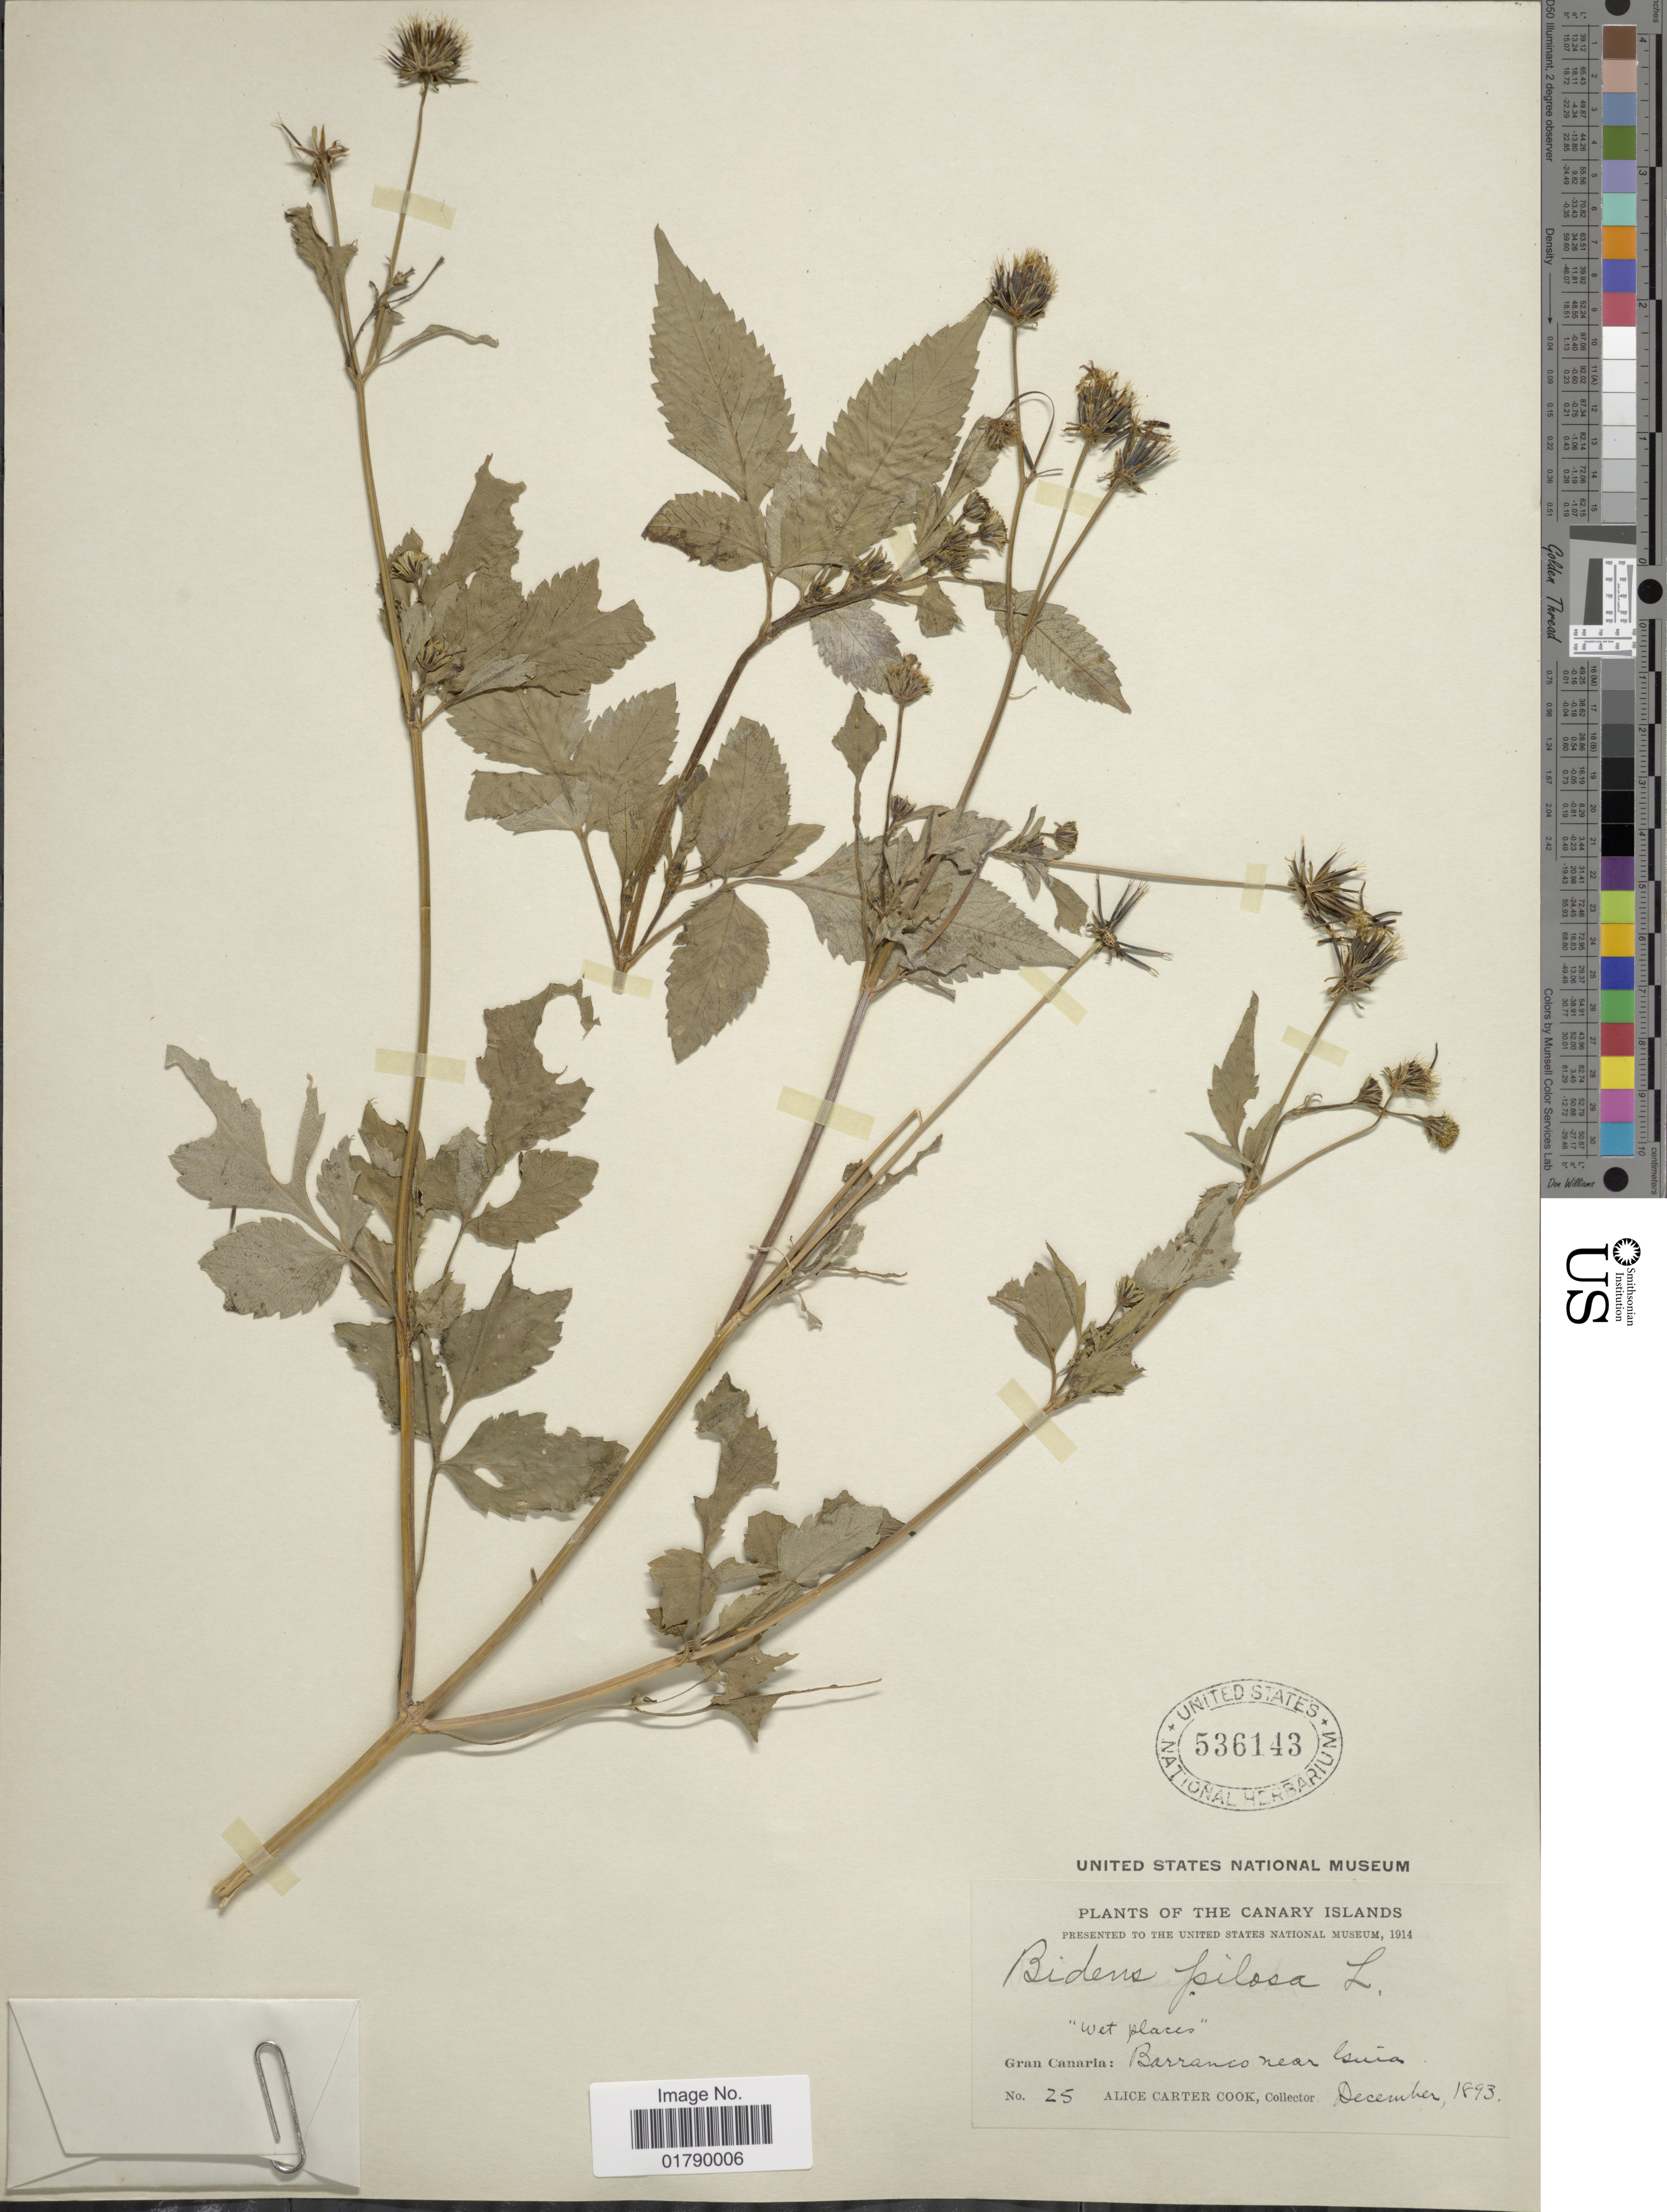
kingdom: Plantae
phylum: Tracheophyta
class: Magnoliopsida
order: Asterales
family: Asteraceae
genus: Bidens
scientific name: Bidens pilosa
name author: L.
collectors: Alice C. Cook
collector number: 25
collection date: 1893-12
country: Spain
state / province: Canarias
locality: Canary Islands, Gran Canaria: Barranco near Guia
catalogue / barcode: US 536143